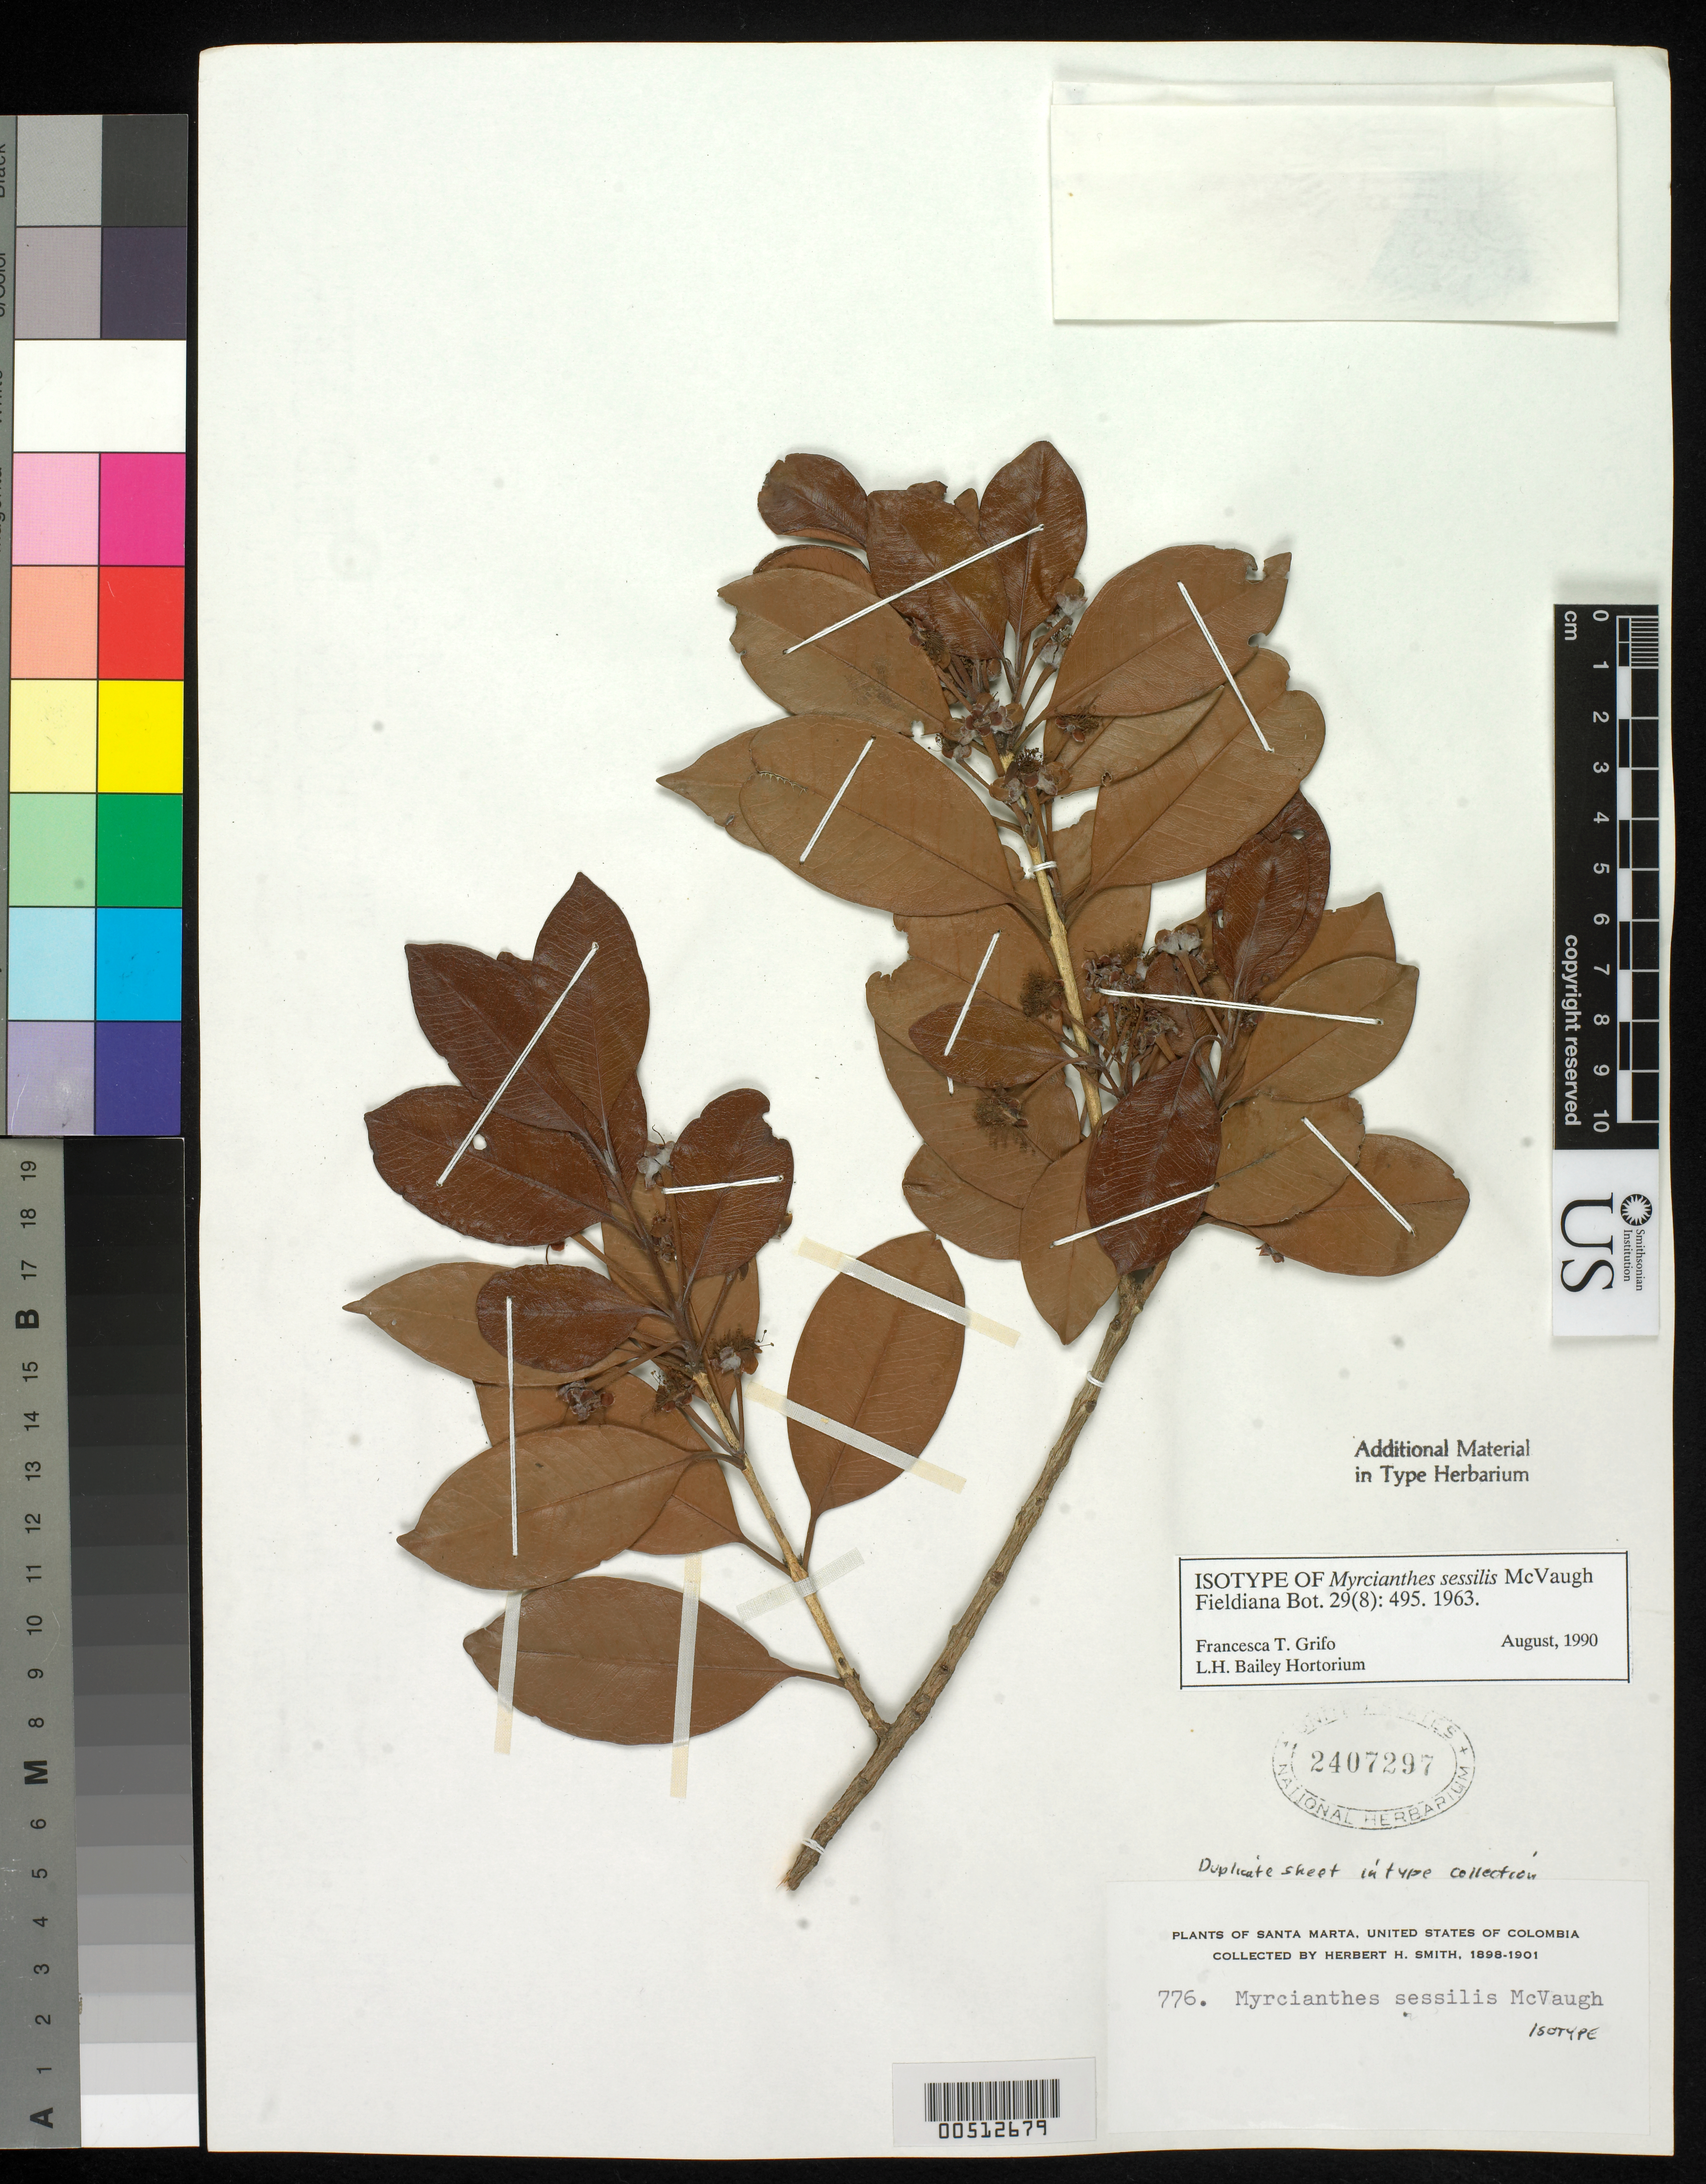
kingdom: Plantae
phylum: Tracheophyta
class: Magnoliopsida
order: Myrtales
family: Myrtaceae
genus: Myrcianthes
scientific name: Myrcianthes sessilis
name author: McVaugh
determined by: Grifo, F. T.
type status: Isotype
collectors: Herbert H. Smith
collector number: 776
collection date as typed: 1898 to -- --- 1901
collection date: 1898/1901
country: Colombia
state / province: Magdalena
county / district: Santa Marta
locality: Santa Marta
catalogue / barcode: US 2407297